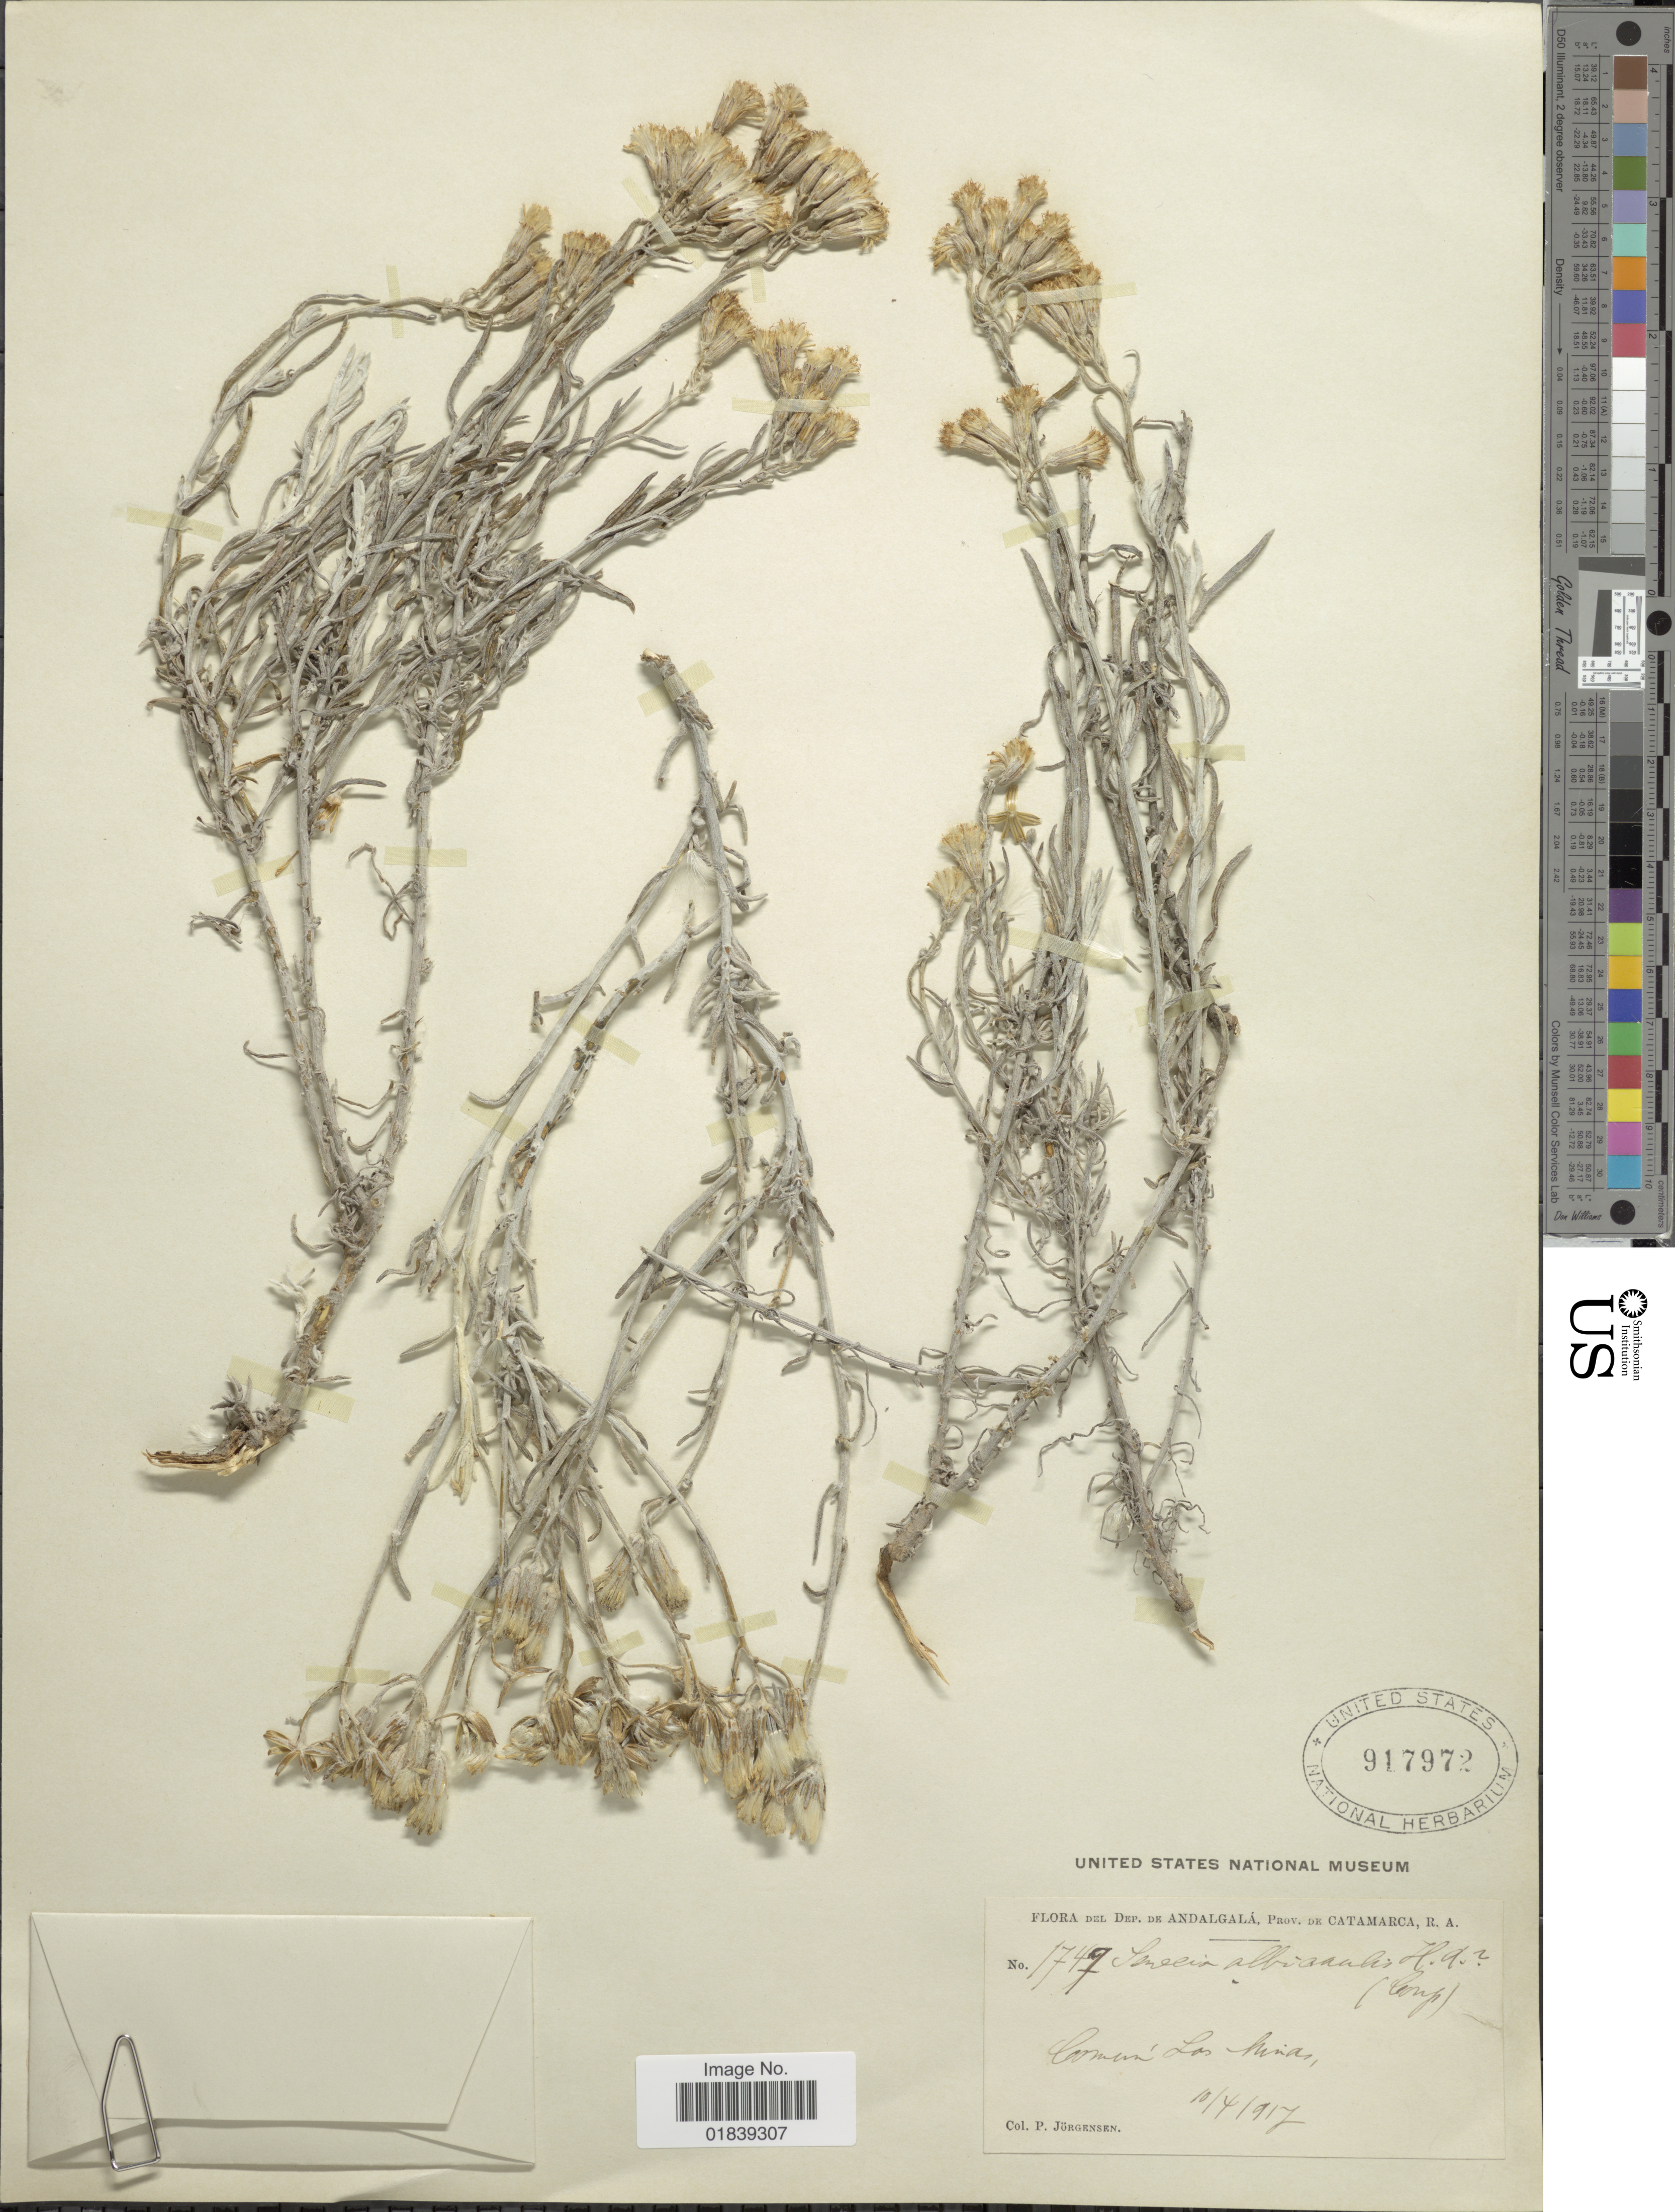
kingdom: Plantae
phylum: Tracheophyta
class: Magnoliopsida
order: Asterales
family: Asteraceae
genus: Senecio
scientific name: Senecio filaginoides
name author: DC.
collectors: P. Jörgensen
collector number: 1747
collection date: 1917-04-10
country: Argentina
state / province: Catamarca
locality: Dep. de Andalgala, Las Minas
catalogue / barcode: US 917972